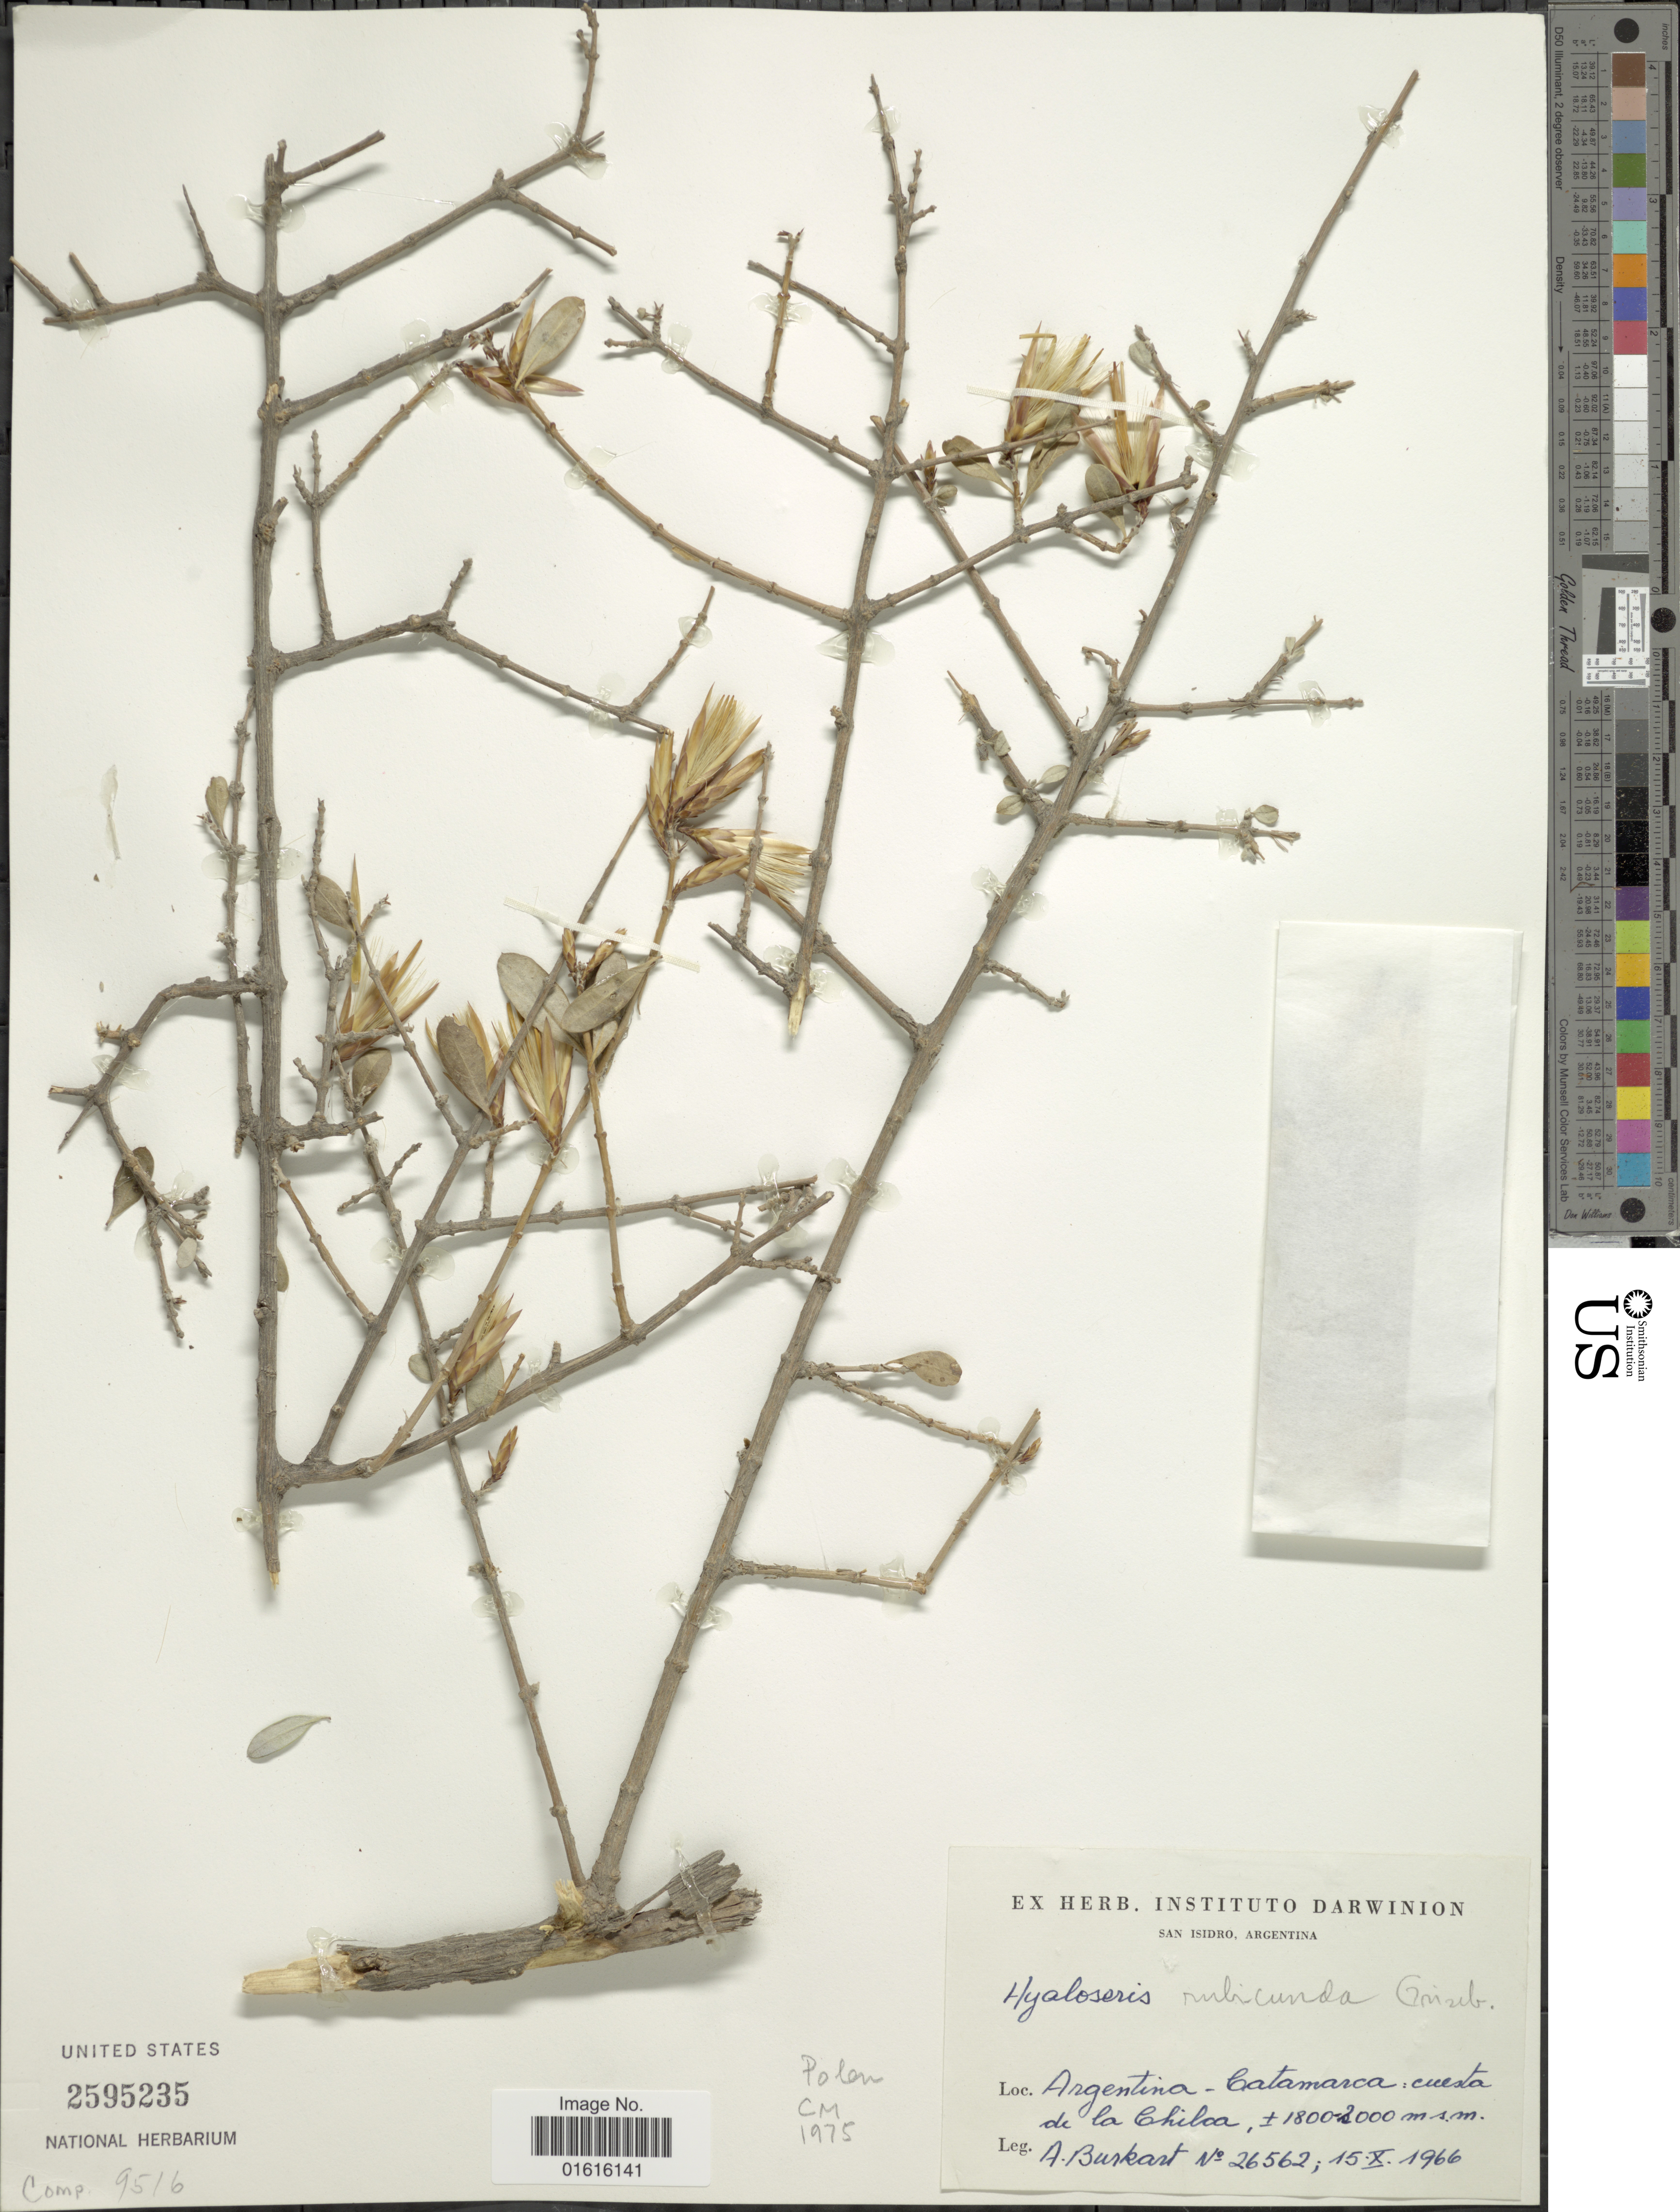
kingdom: Plantae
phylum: Tracheophyta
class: Magnoliopsida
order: Asterales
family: Asteraceae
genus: Hyaloseris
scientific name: Hyaloseris rubicunda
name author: Griseb.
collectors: A. E. Burkart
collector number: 26562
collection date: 1966-10-15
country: Argentina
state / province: Catamarca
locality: San Isidro, cuesta de la Chilca.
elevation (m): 1800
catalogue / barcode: US 2595235